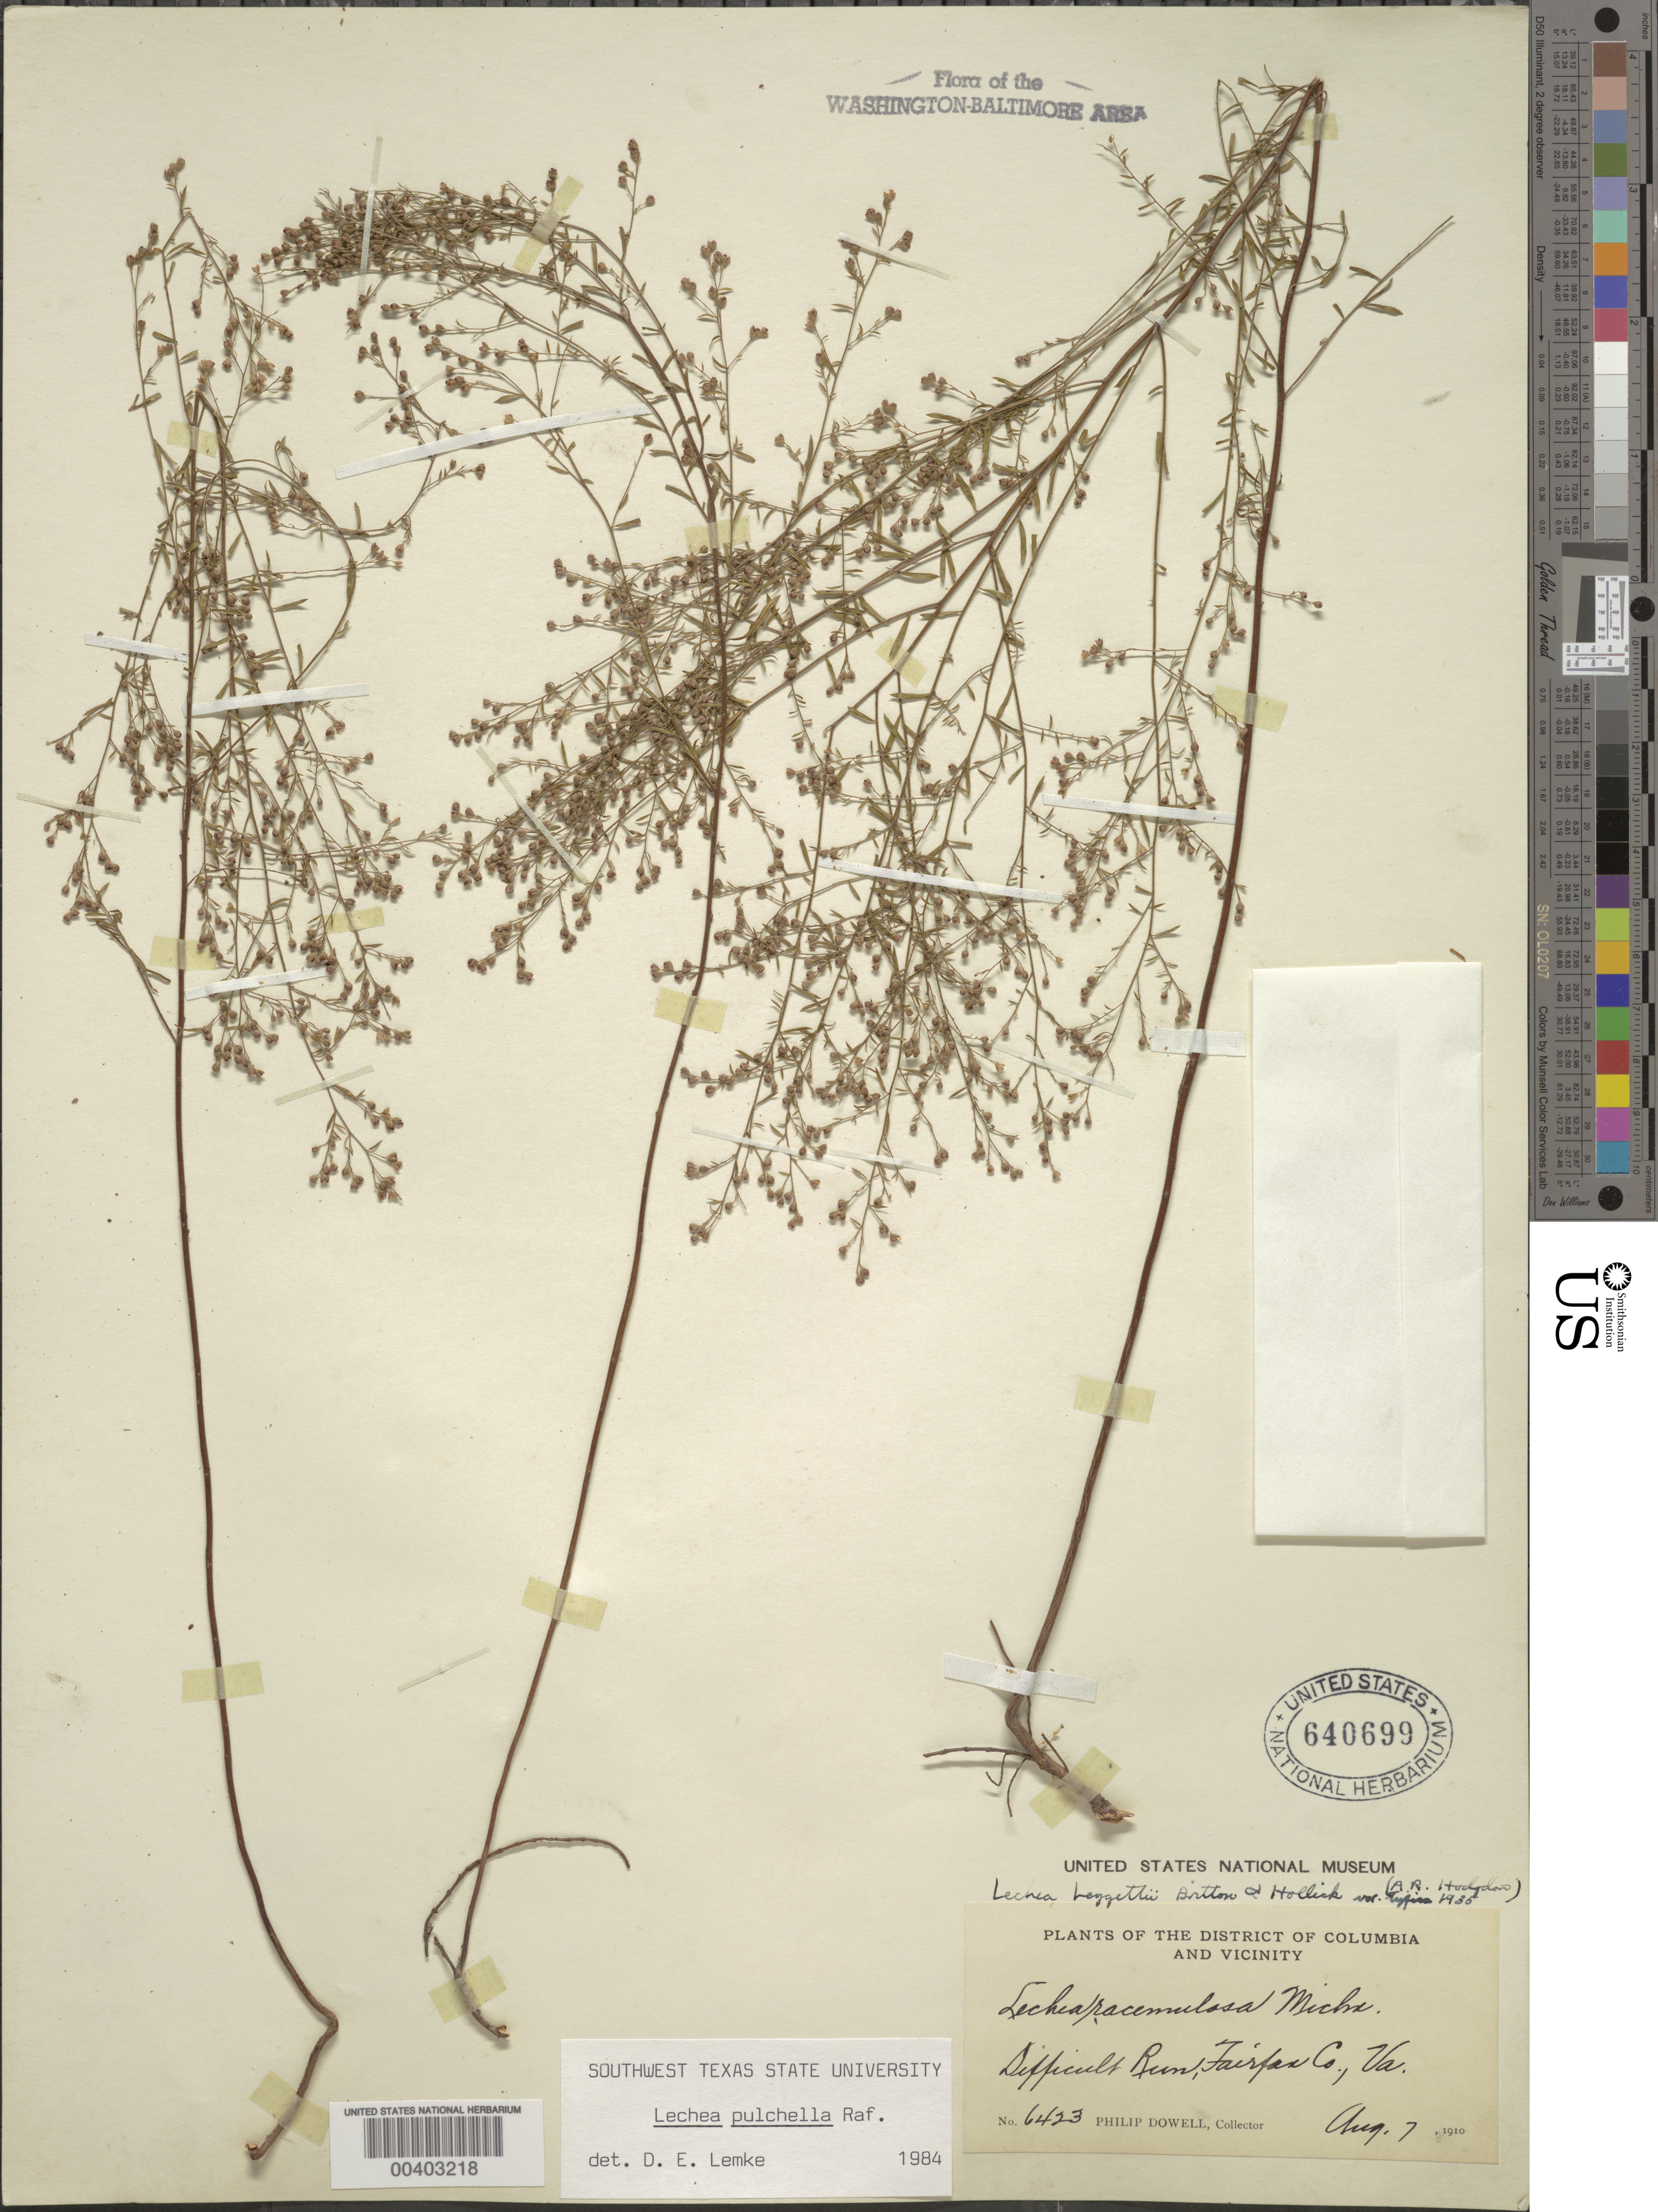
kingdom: Plantae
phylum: Tracheophyta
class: Magnoliopsida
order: Malvales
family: Cistaceae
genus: Lechea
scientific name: Lechea pulchella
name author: Raf.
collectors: P. Dowell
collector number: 6423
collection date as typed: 07 Aug 1910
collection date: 1910-08-07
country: United States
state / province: Virginia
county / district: Fairfax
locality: Difficult Run C. & O. Canal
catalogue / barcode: US 640699